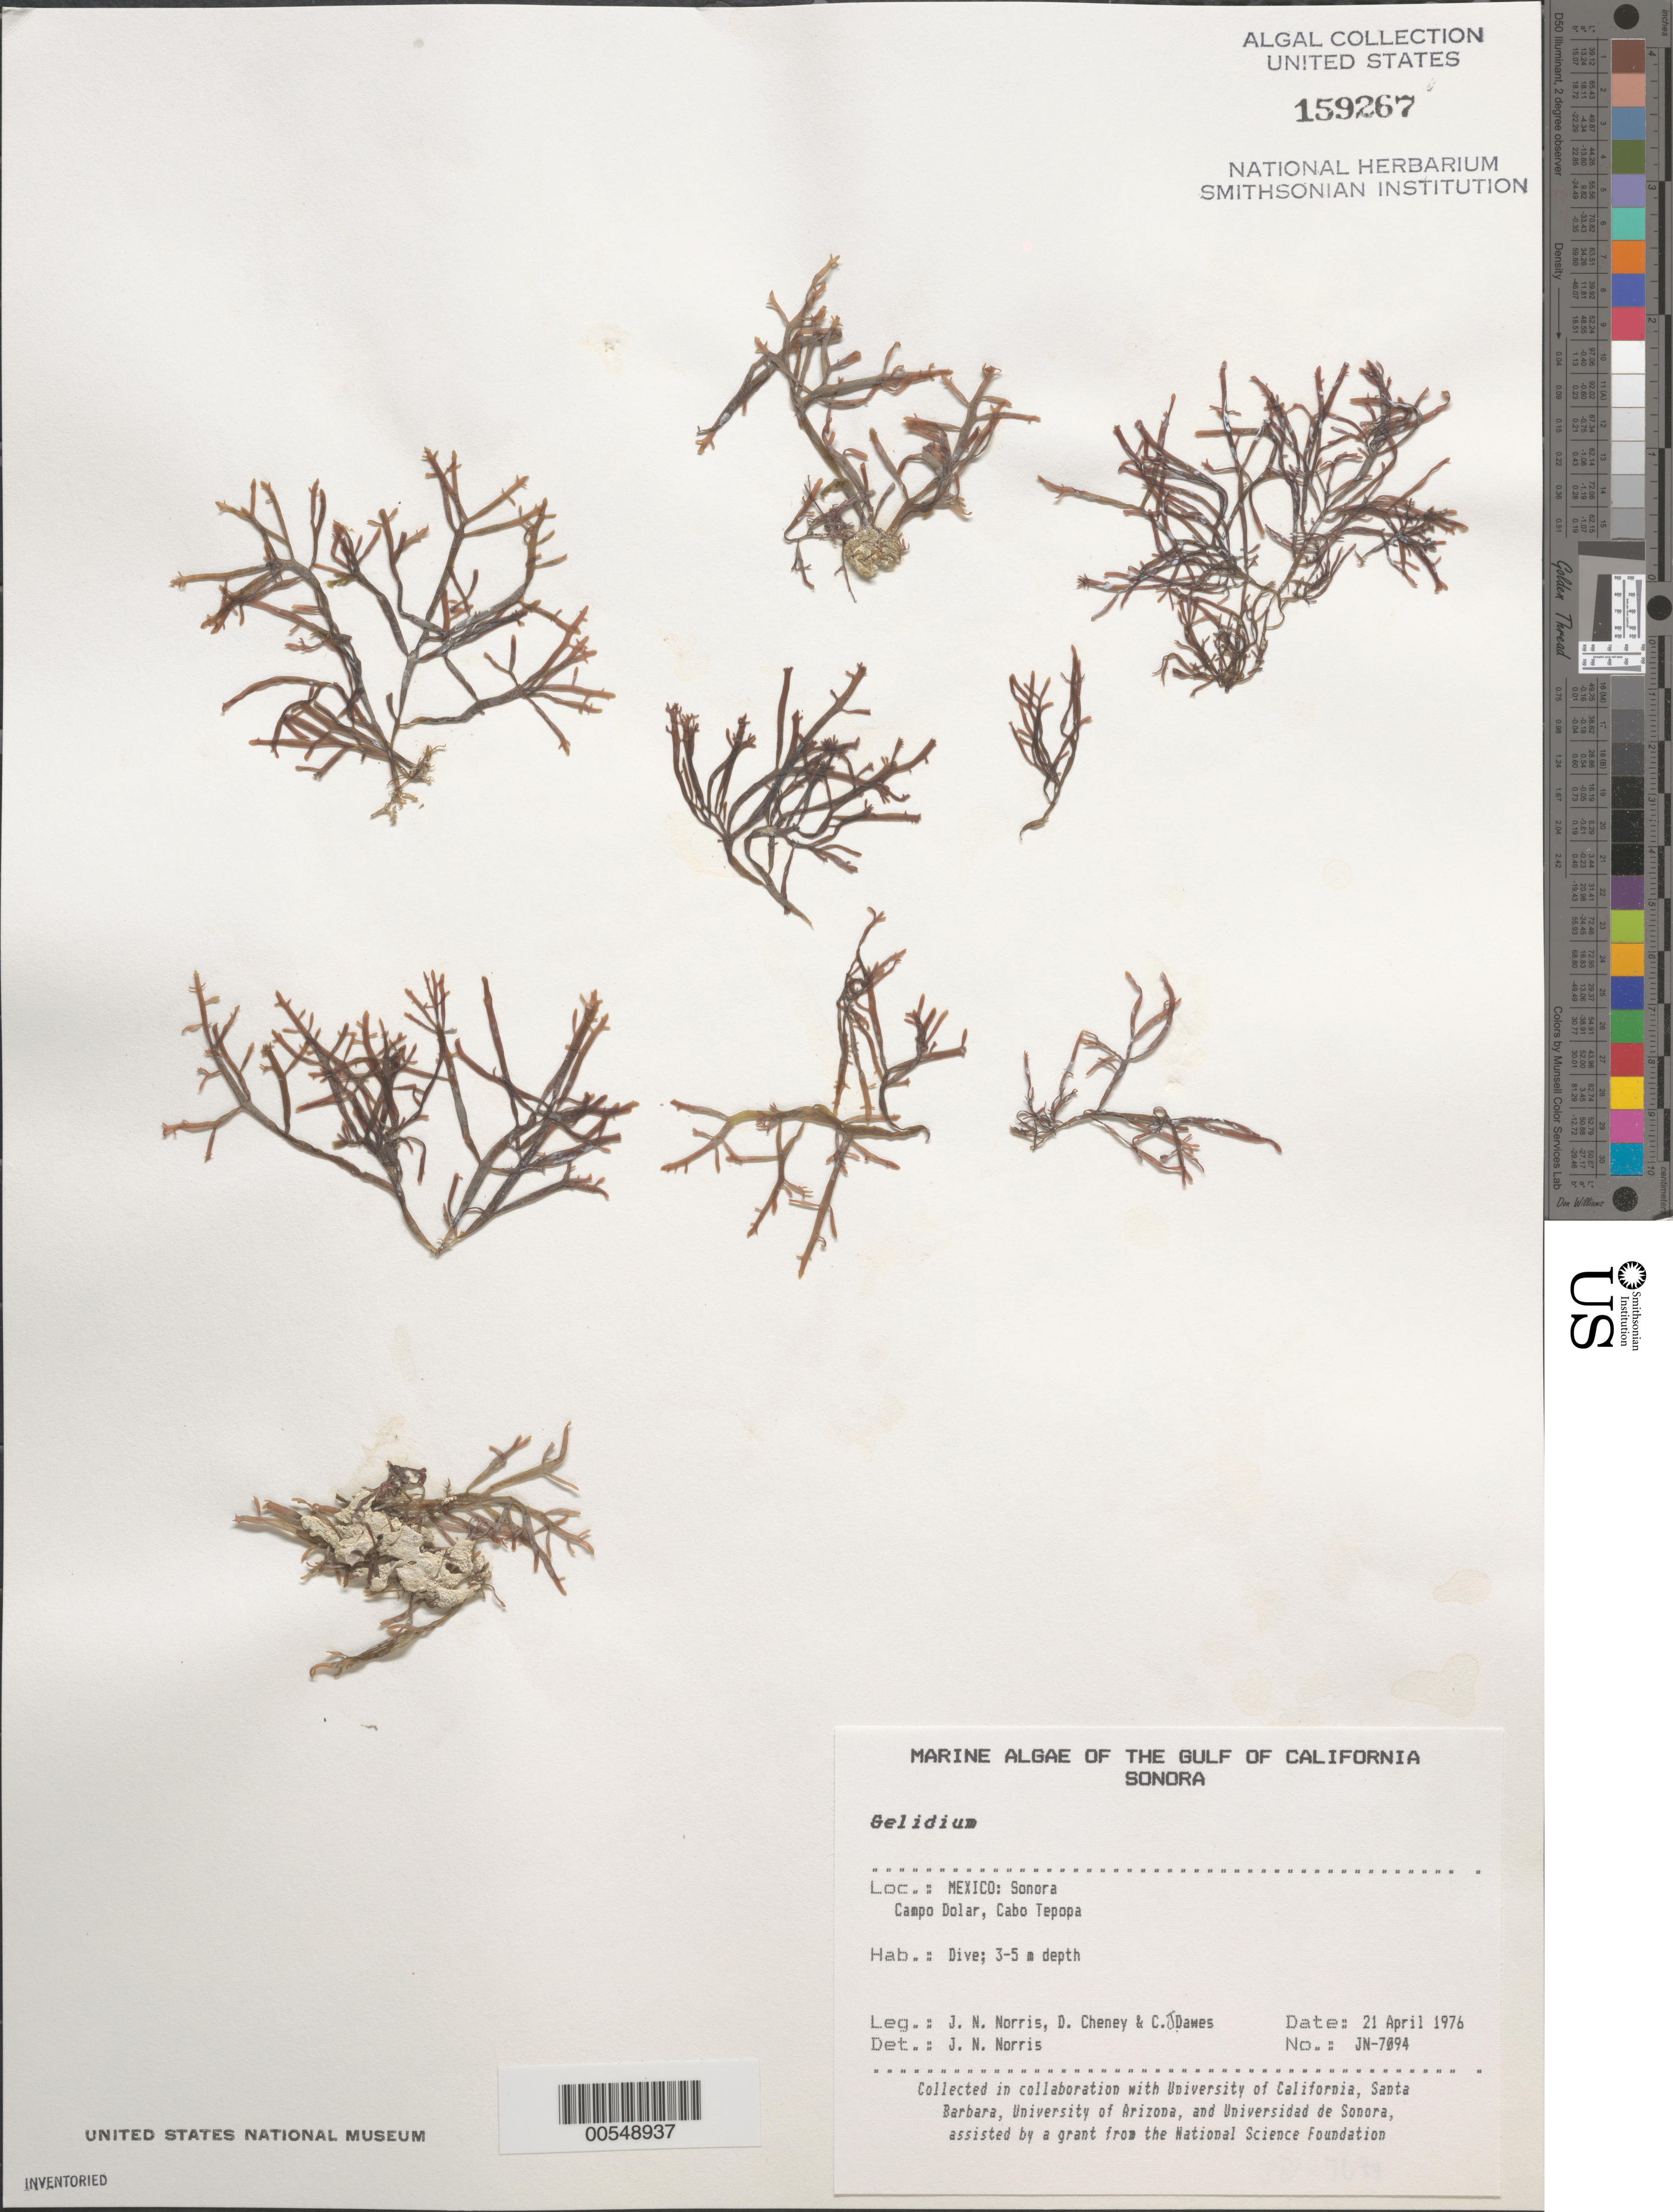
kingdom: Plantae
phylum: Rhodophyta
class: Florideophyceae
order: Gelidiales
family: Gelidiaceae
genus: Gelidium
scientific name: Gelidium sp.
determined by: Norris, James N.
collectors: J. N. Norris, D. Cheney & C. Dawes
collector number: JN-7094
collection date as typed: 21 Apr 1976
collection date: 1976-04-21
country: Mexico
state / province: Sonora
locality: Campo Dolar, Cabo Tepopa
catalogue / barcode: US 159267